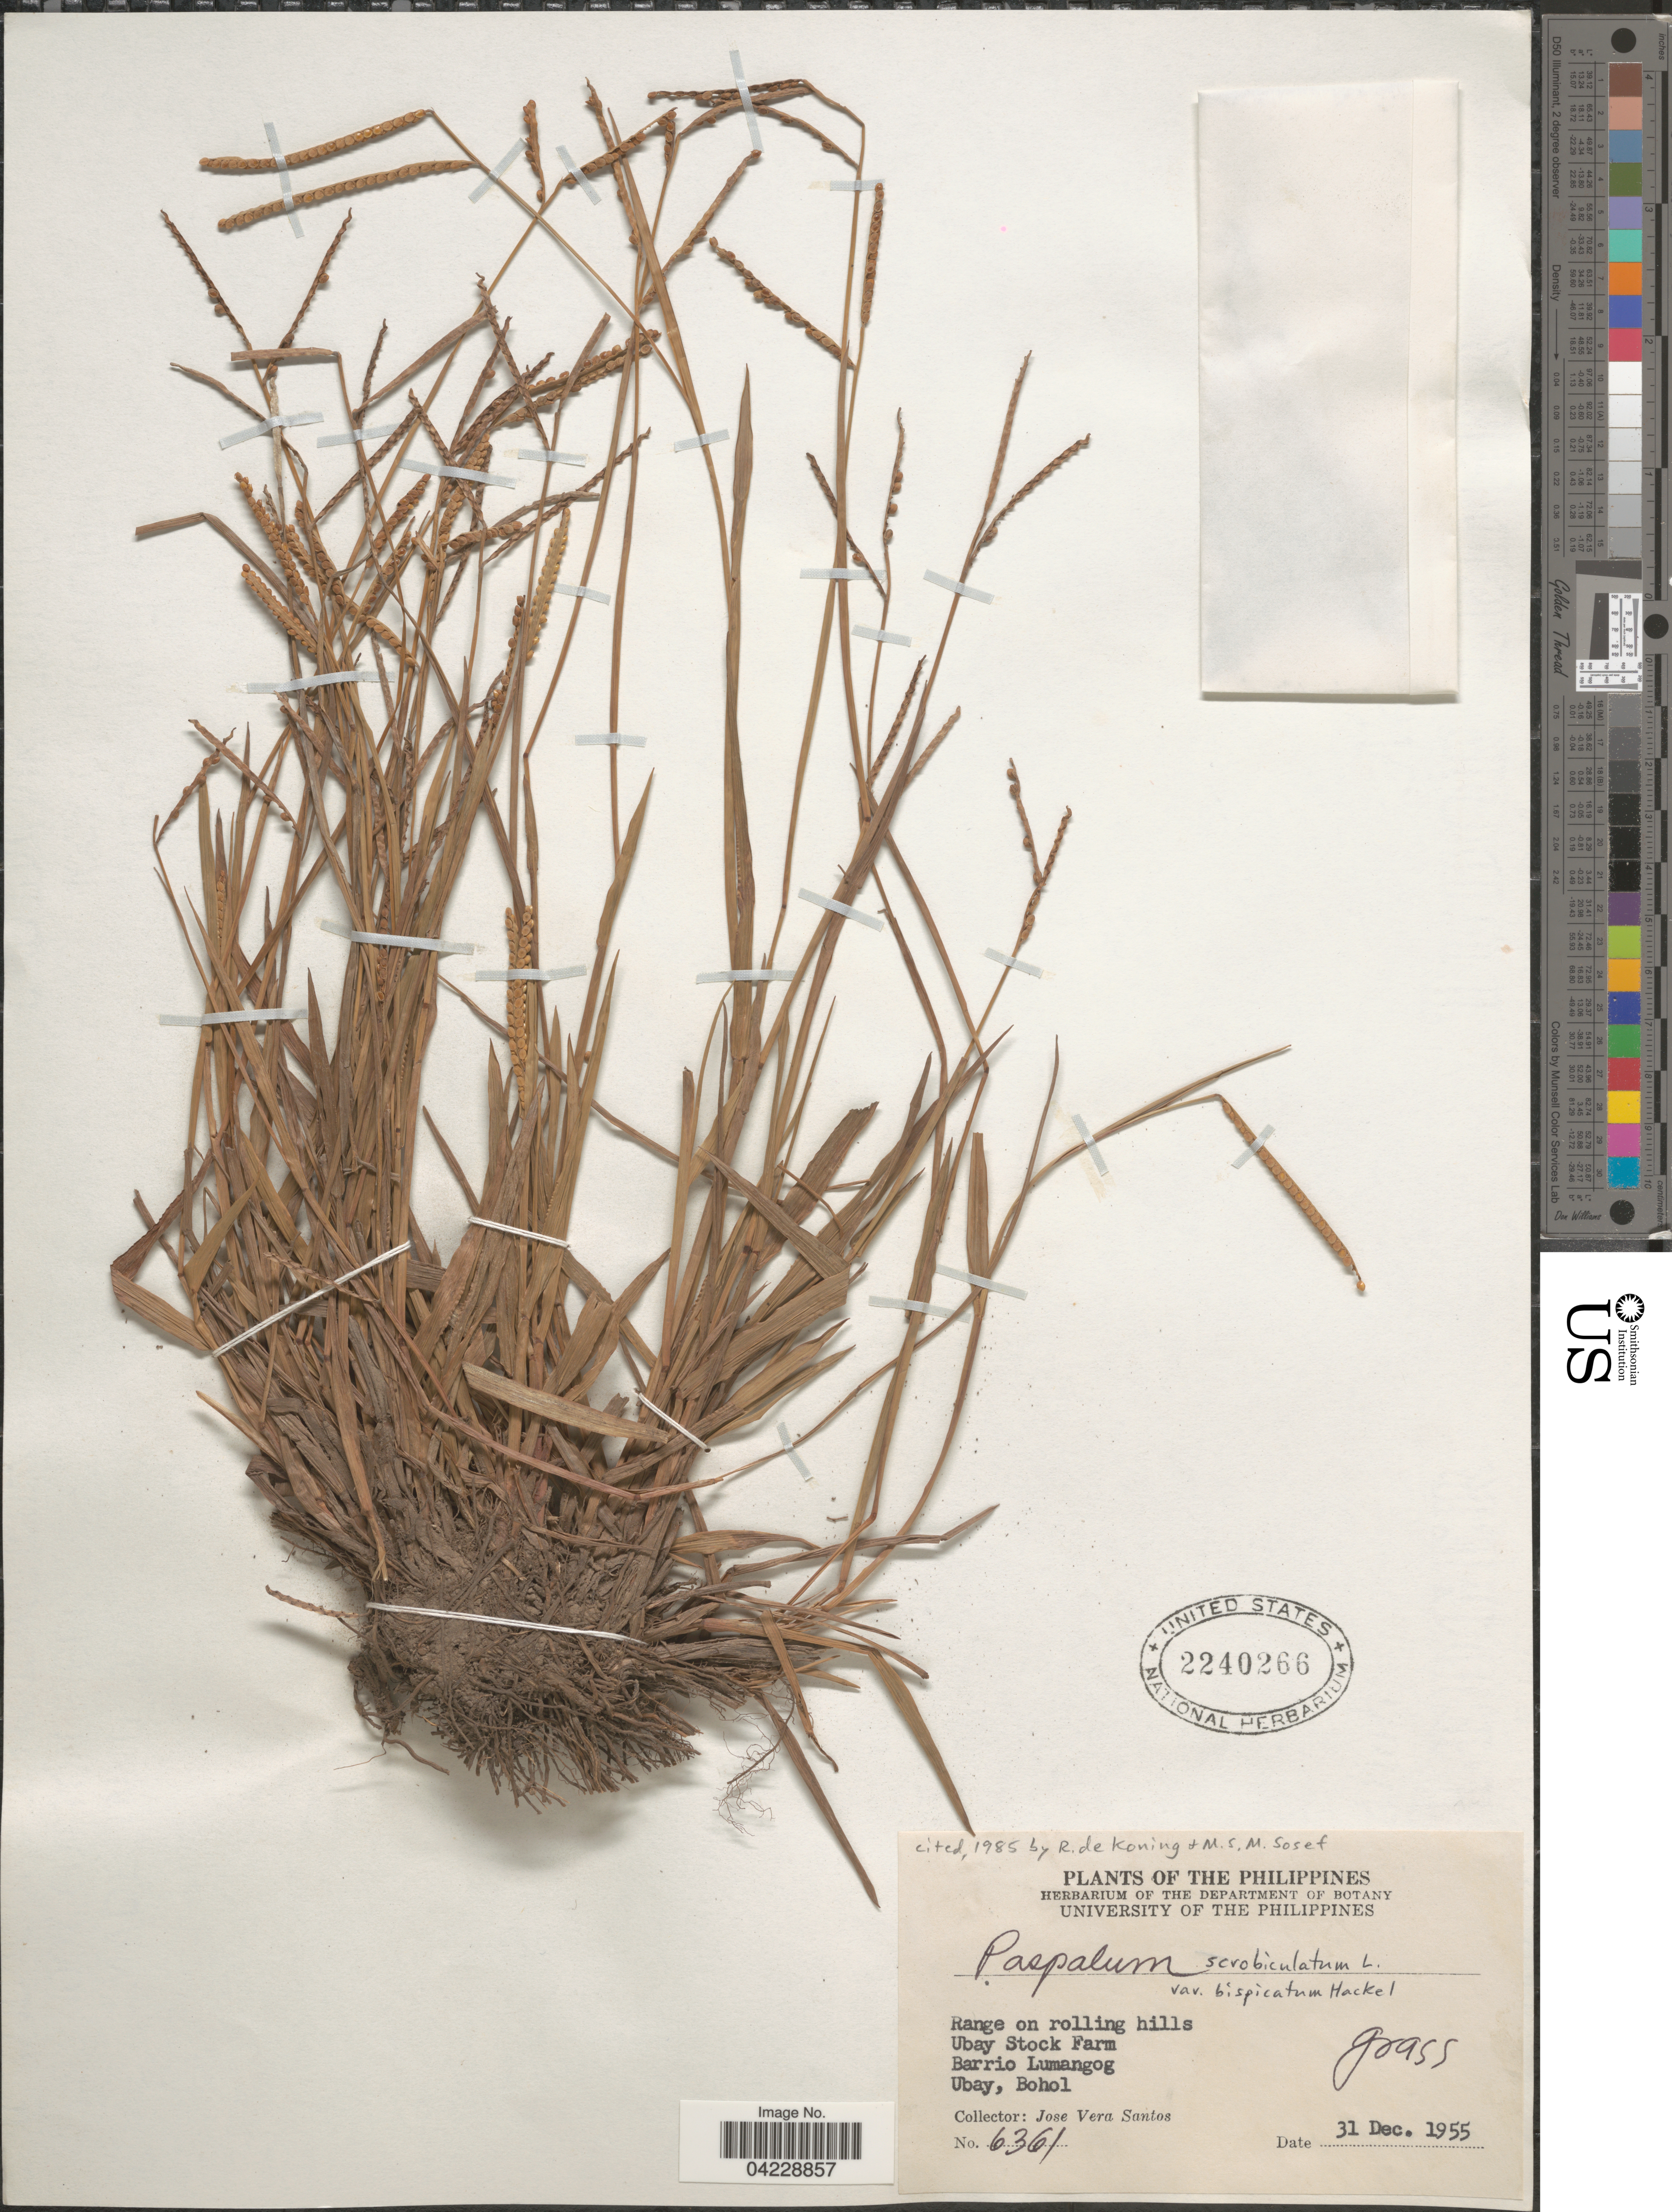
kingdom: Plantae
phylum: Tracheophyta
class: Liliopsida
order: Poales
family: Poaceae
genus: Paspalum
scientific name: Paspalum scrobiculatum var. bispicatum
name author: Hack. ex Merr.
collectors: J. Vera Santos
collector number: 6361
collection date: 1955-12-31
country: Philippines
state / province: Central Visayas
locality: Range on rolling hills. Ubay Stock Farm. Barrio Lumangog. Ubay, Bohol.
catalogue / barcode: US 2240266